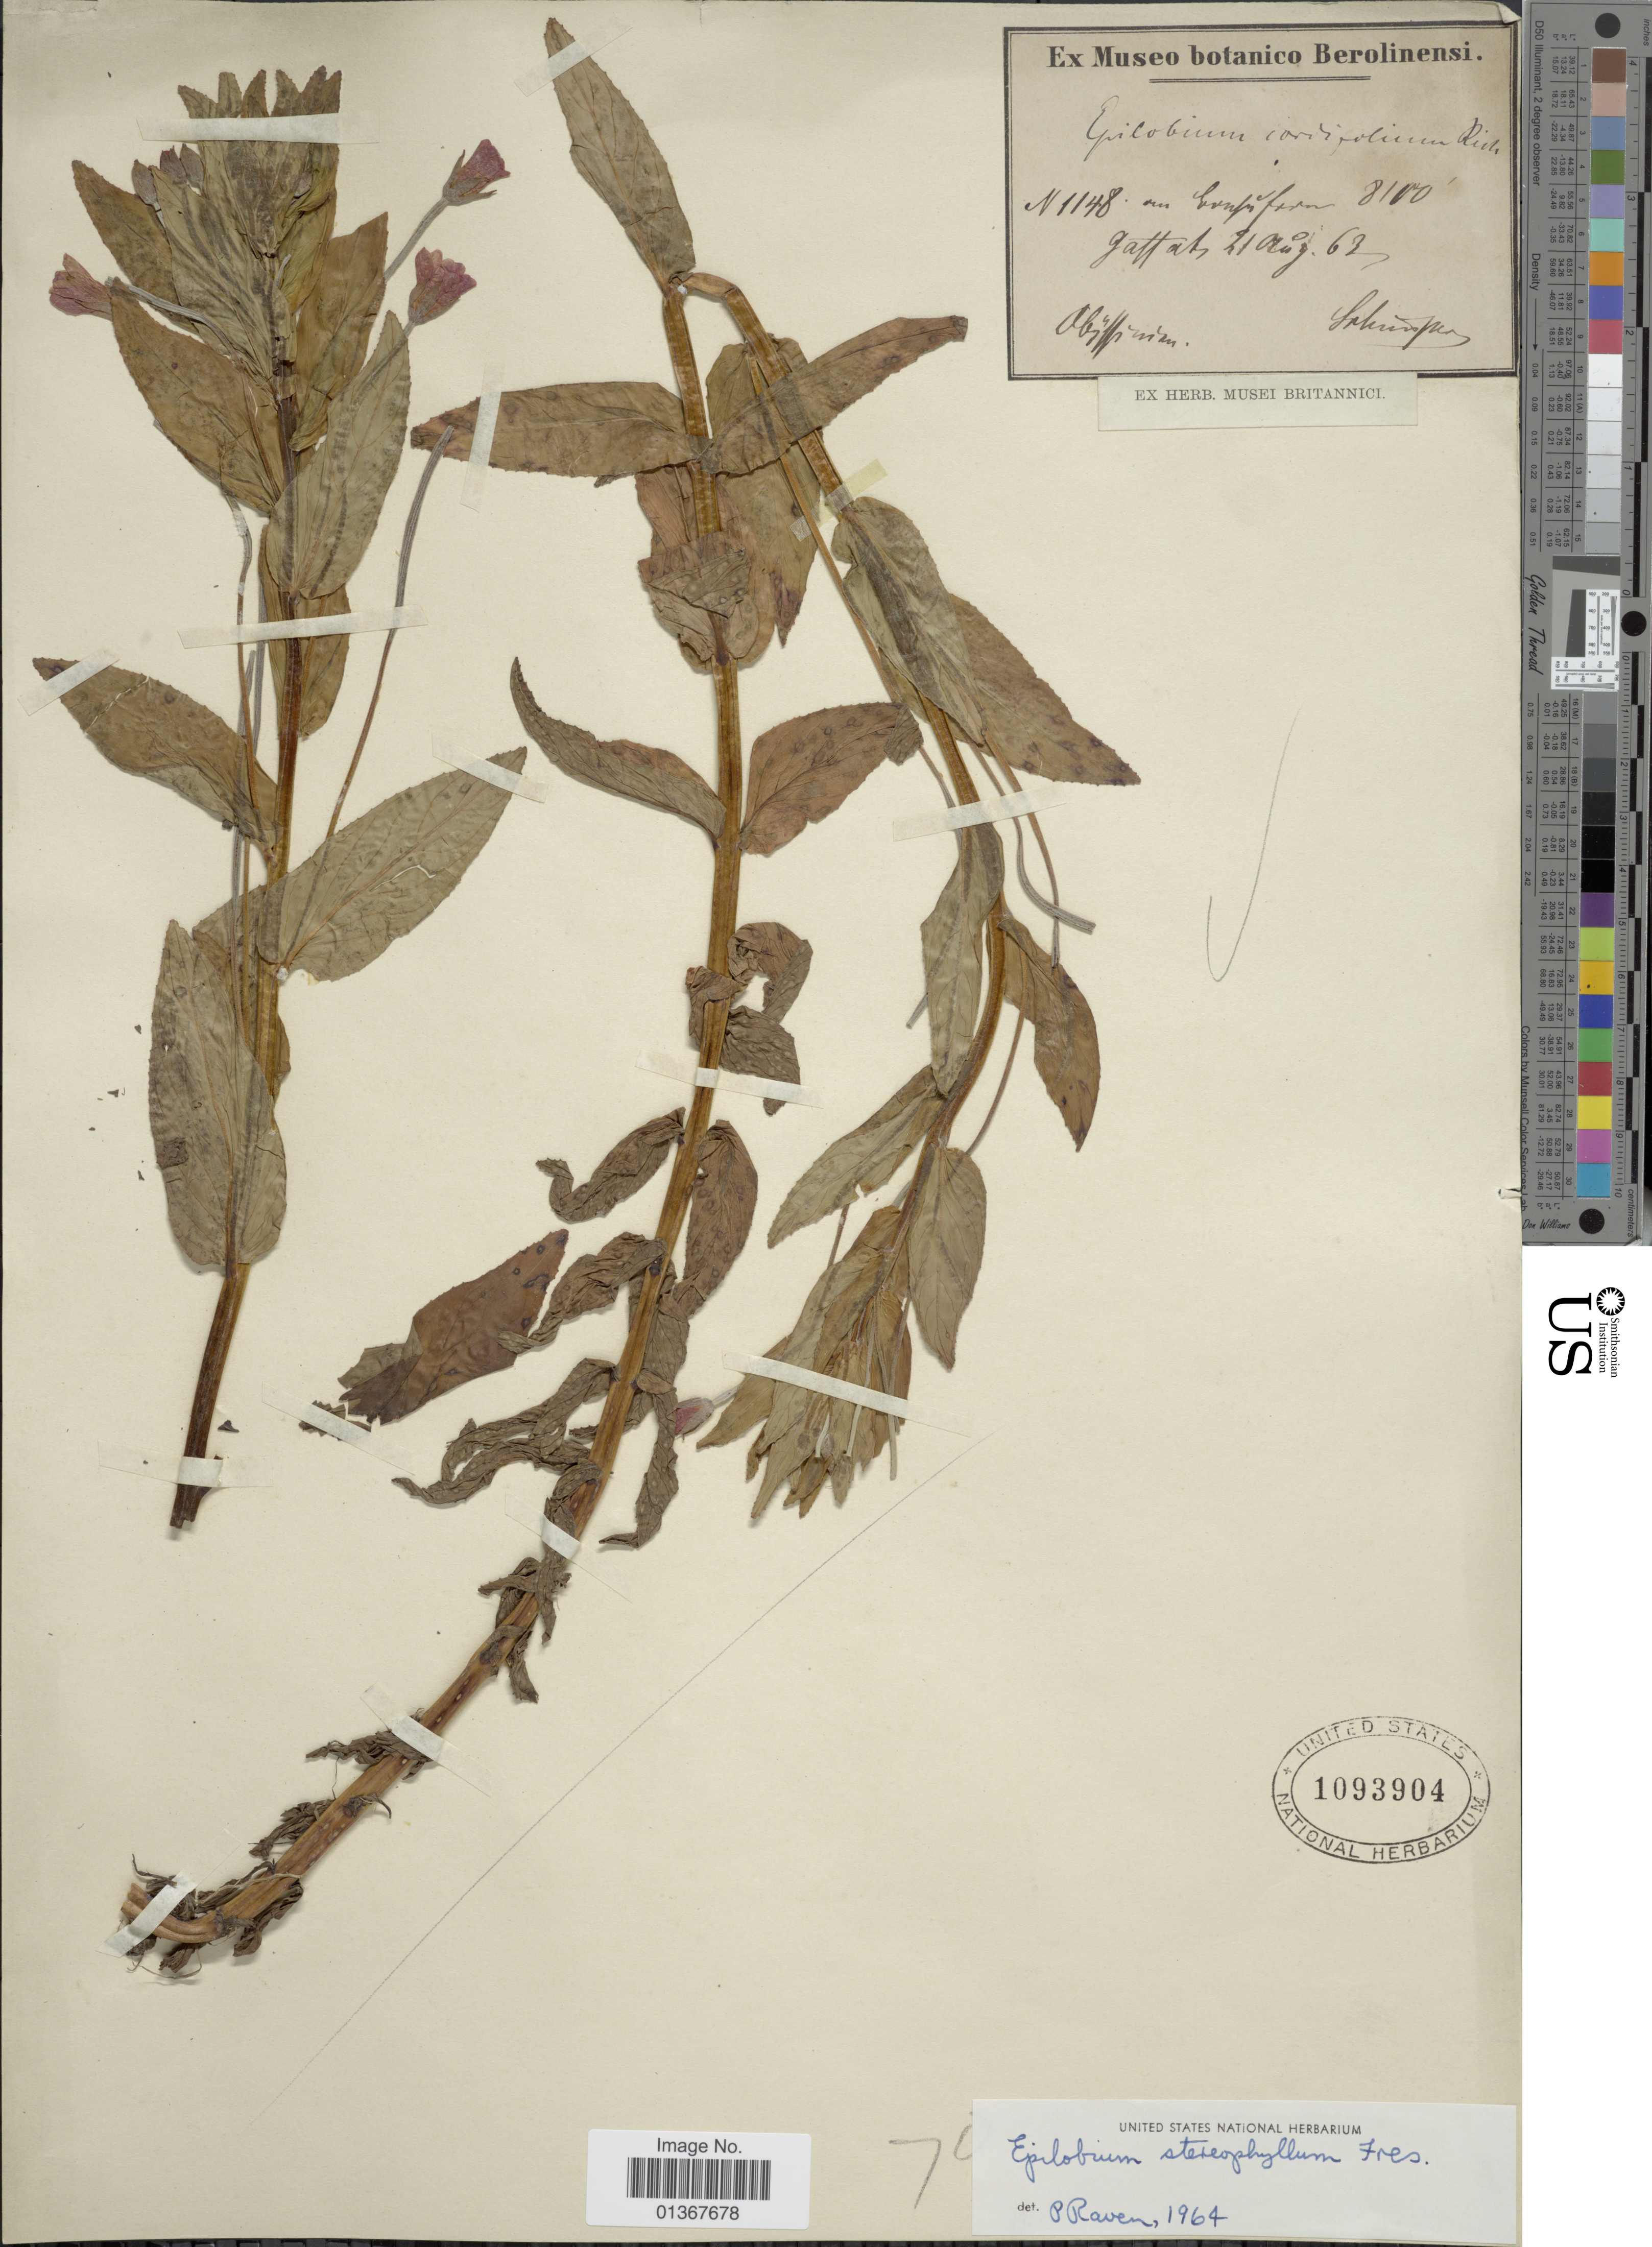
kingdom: Plantae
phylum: Tracheophyta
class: Magnoliopsida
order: Myrtales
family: Onagraceae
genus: Epilobium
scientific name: Epilobium stereophyllum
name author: Fresen.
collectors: -. Schimper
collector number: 1148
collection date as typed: Transcribed d/m/y: 21/8/62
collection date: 1862-08-21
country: Ethiopia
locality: Abyssinia; [illegible text] Gattats.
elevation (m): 2469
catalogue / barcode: US 1093904